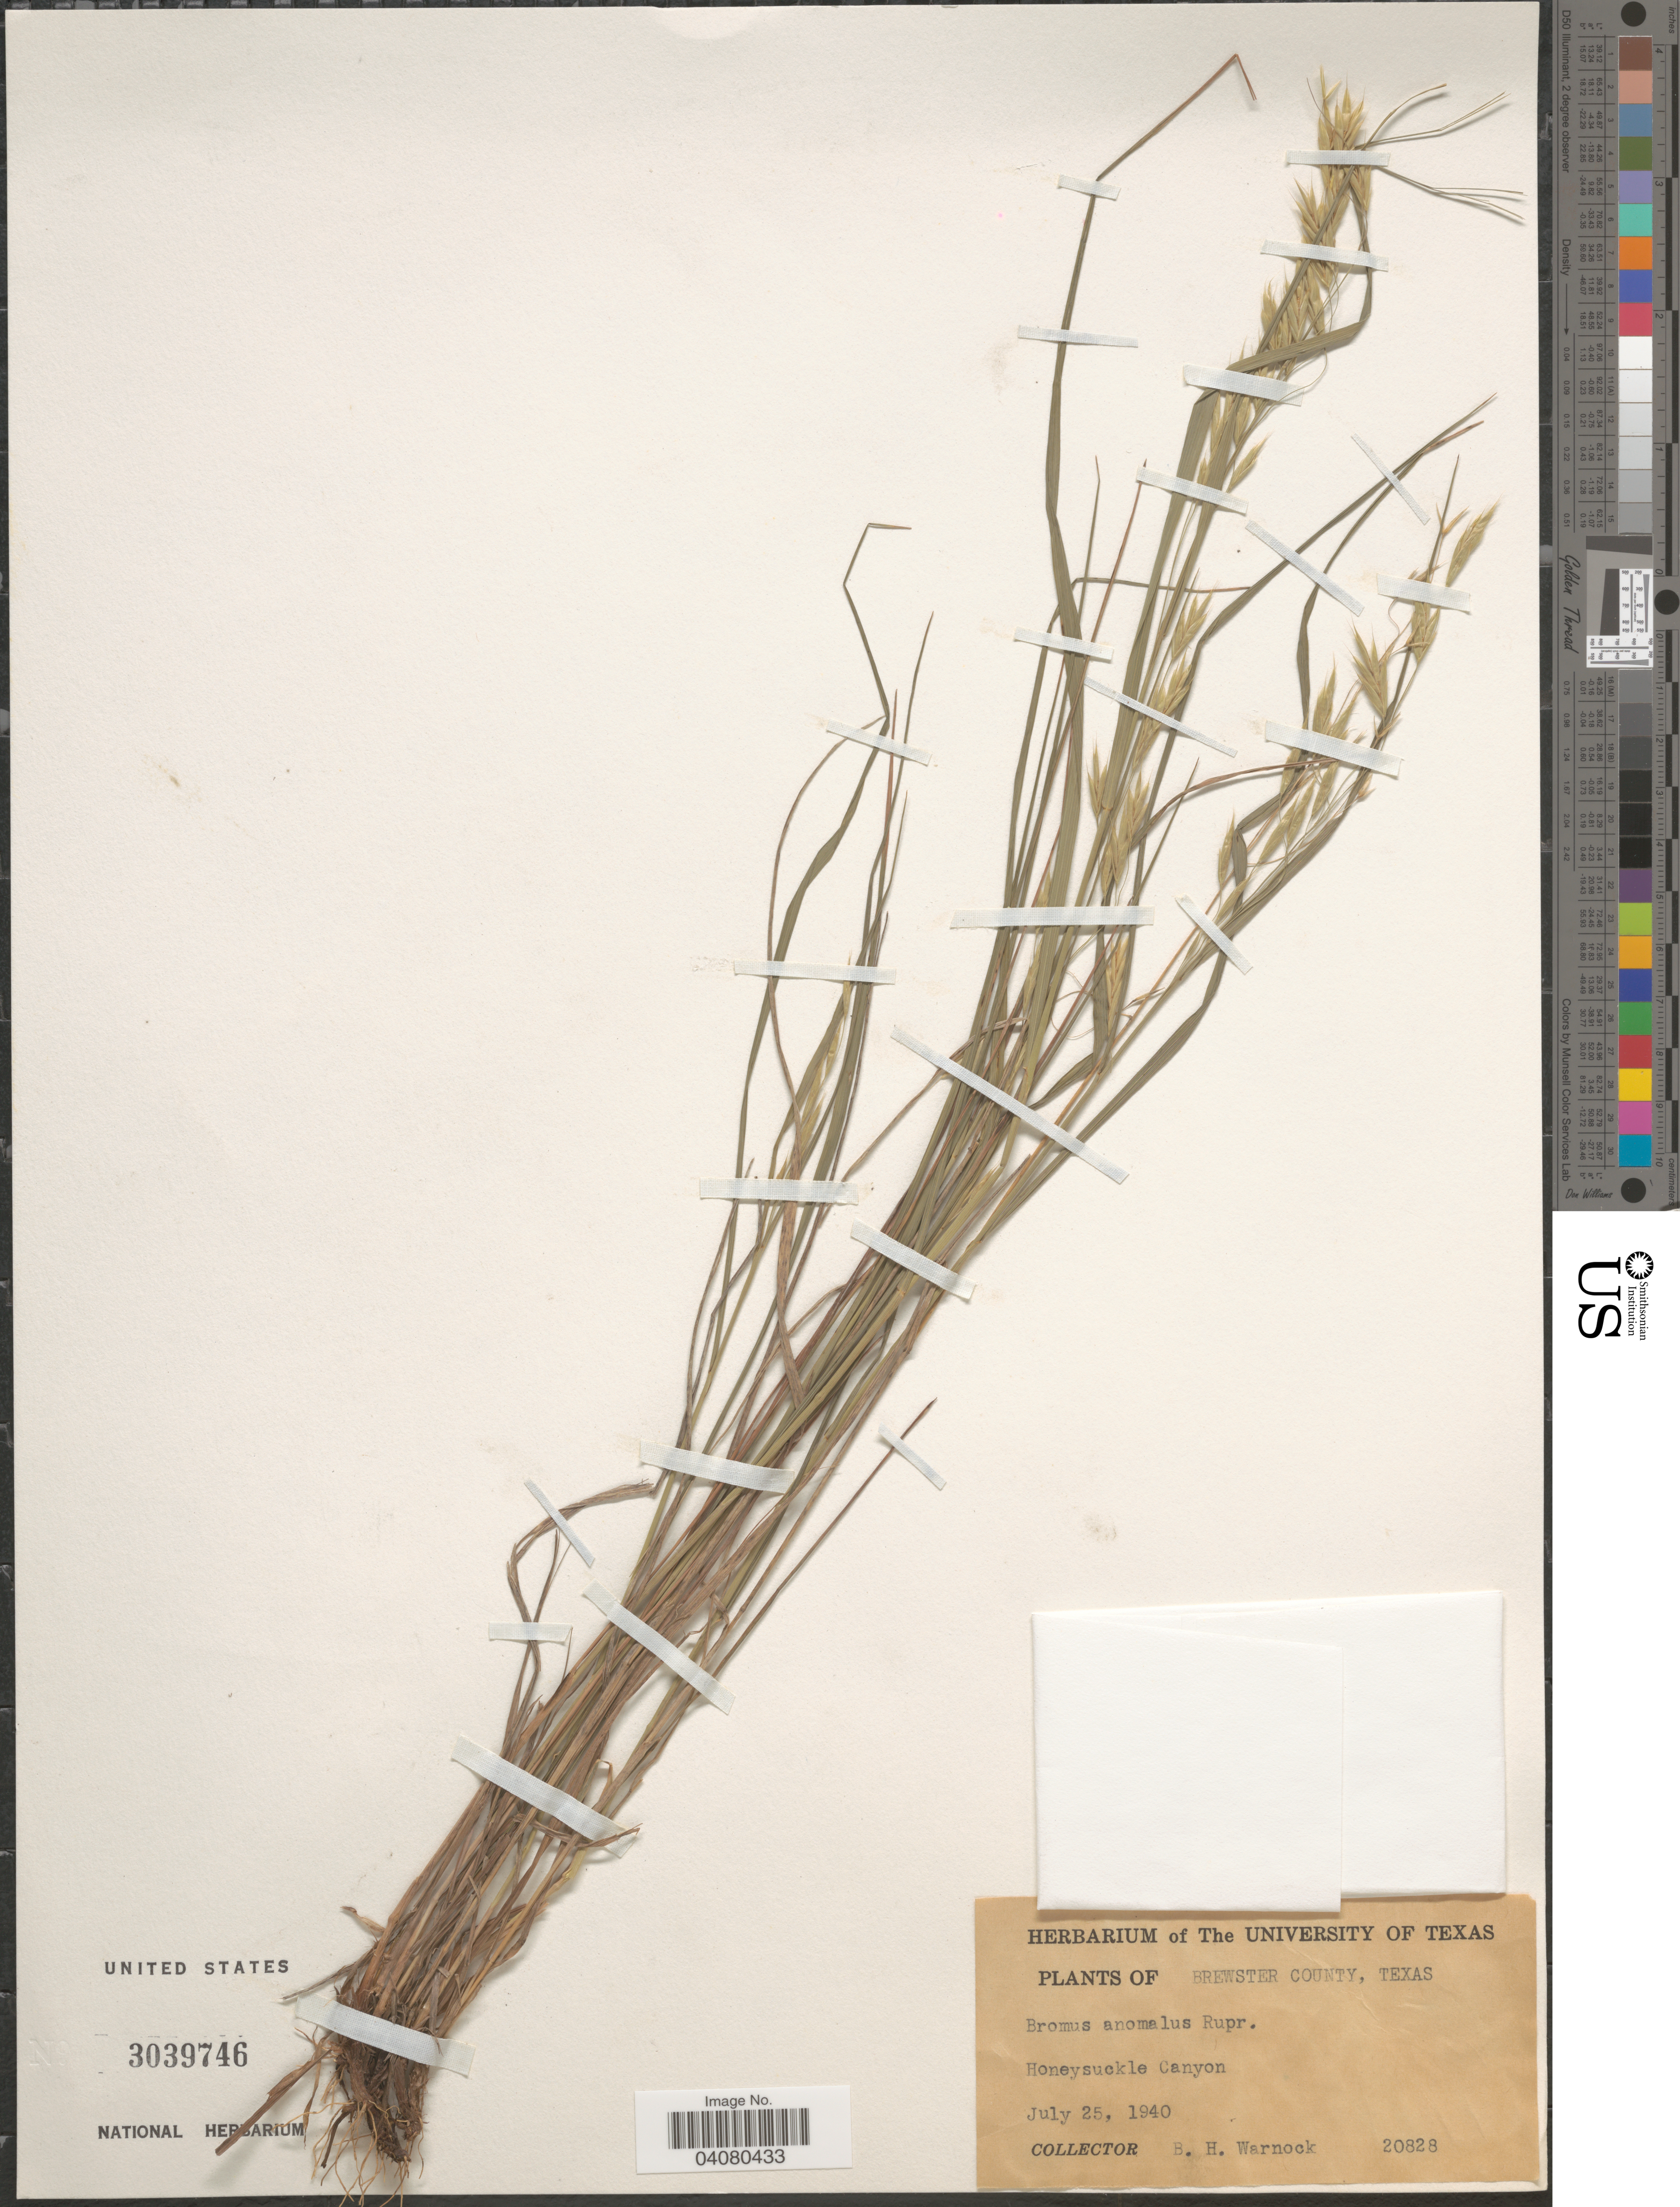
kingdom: Plantae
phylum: Tracheophyta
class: Liliopsida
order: Poales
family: Poaceae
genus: Bromus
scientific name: Bromus anomalus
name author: Rupr. ex E. Fourn.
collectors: B. H. Warnock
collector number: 20828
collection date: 1940-07-25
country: United States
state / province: Texas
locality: Brewster County. Honeysuckle Canyon.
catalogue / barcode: US 3039746